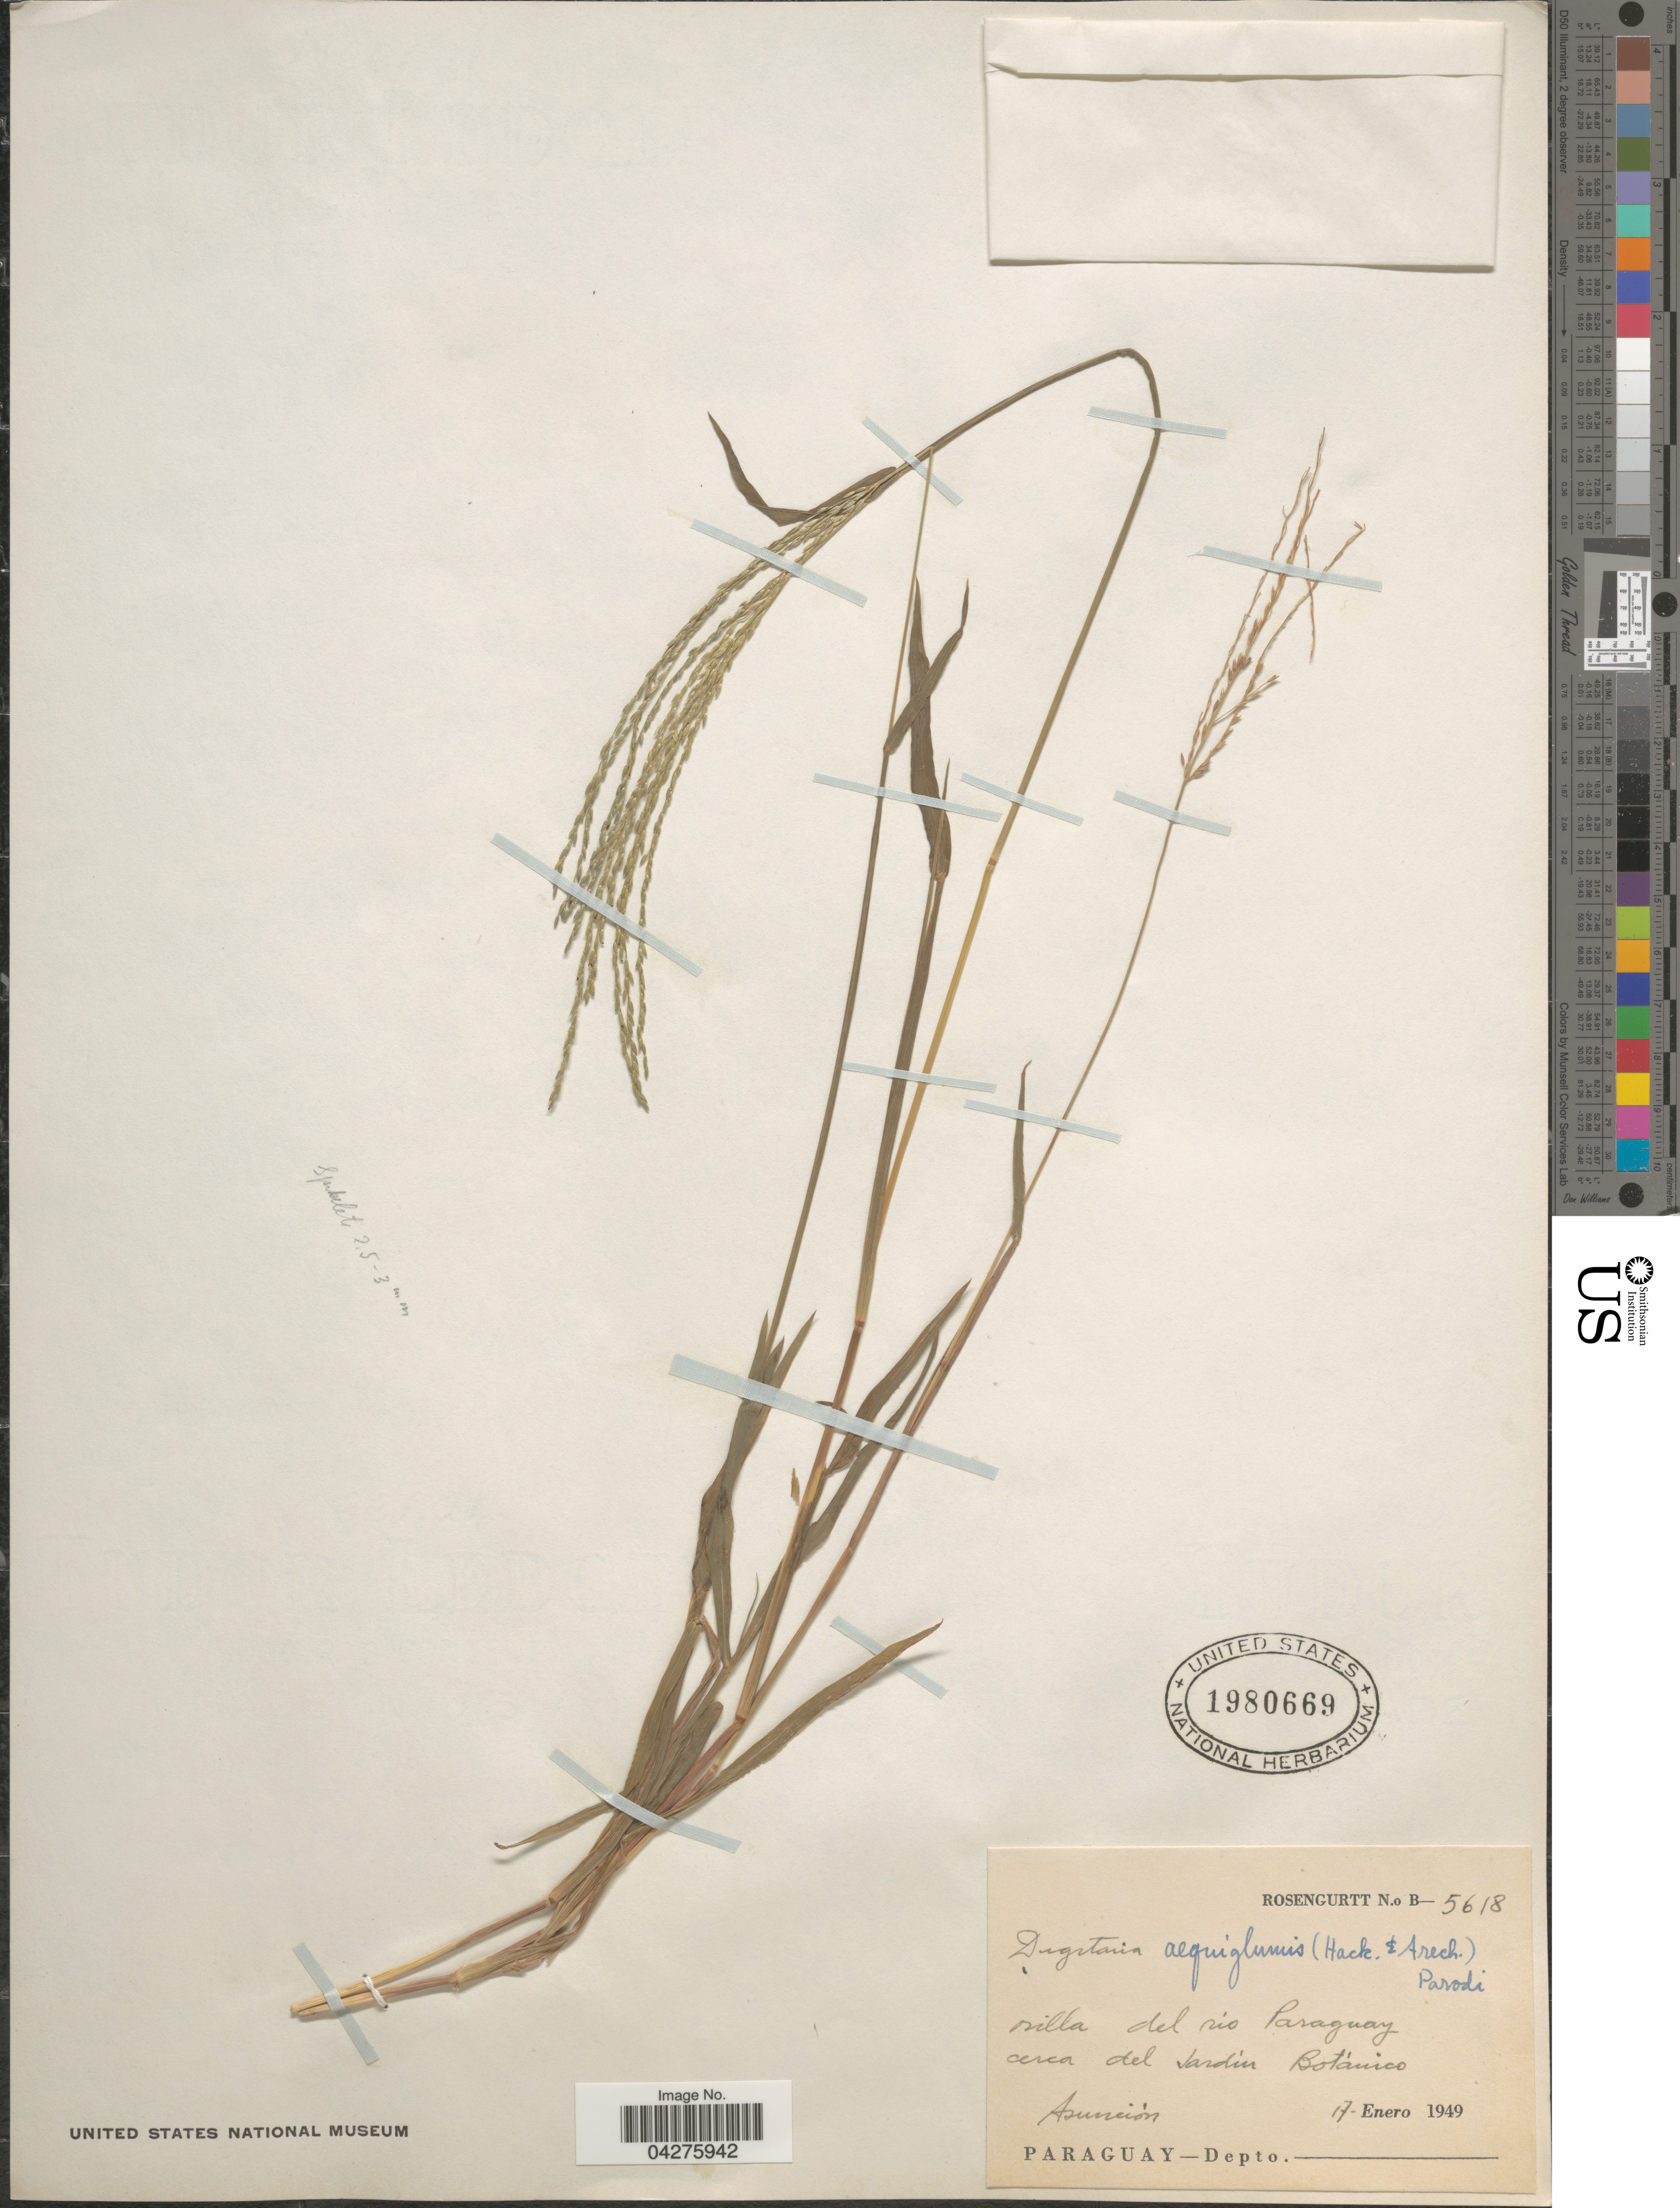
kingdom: Plantae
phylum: Tracheophyta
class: Liliopsida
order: Poales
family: Poaceae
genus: Digitaria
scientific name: Digitaria aequatoriensis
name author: (Hitchc.) Henr.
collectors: Rosengurtt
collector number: B-5618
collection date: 1949-01-17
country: Paraguay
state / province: Asuncion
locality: Orilla del rio Paraguay cerca del Jardín Botánico.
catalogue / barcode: US 1980669